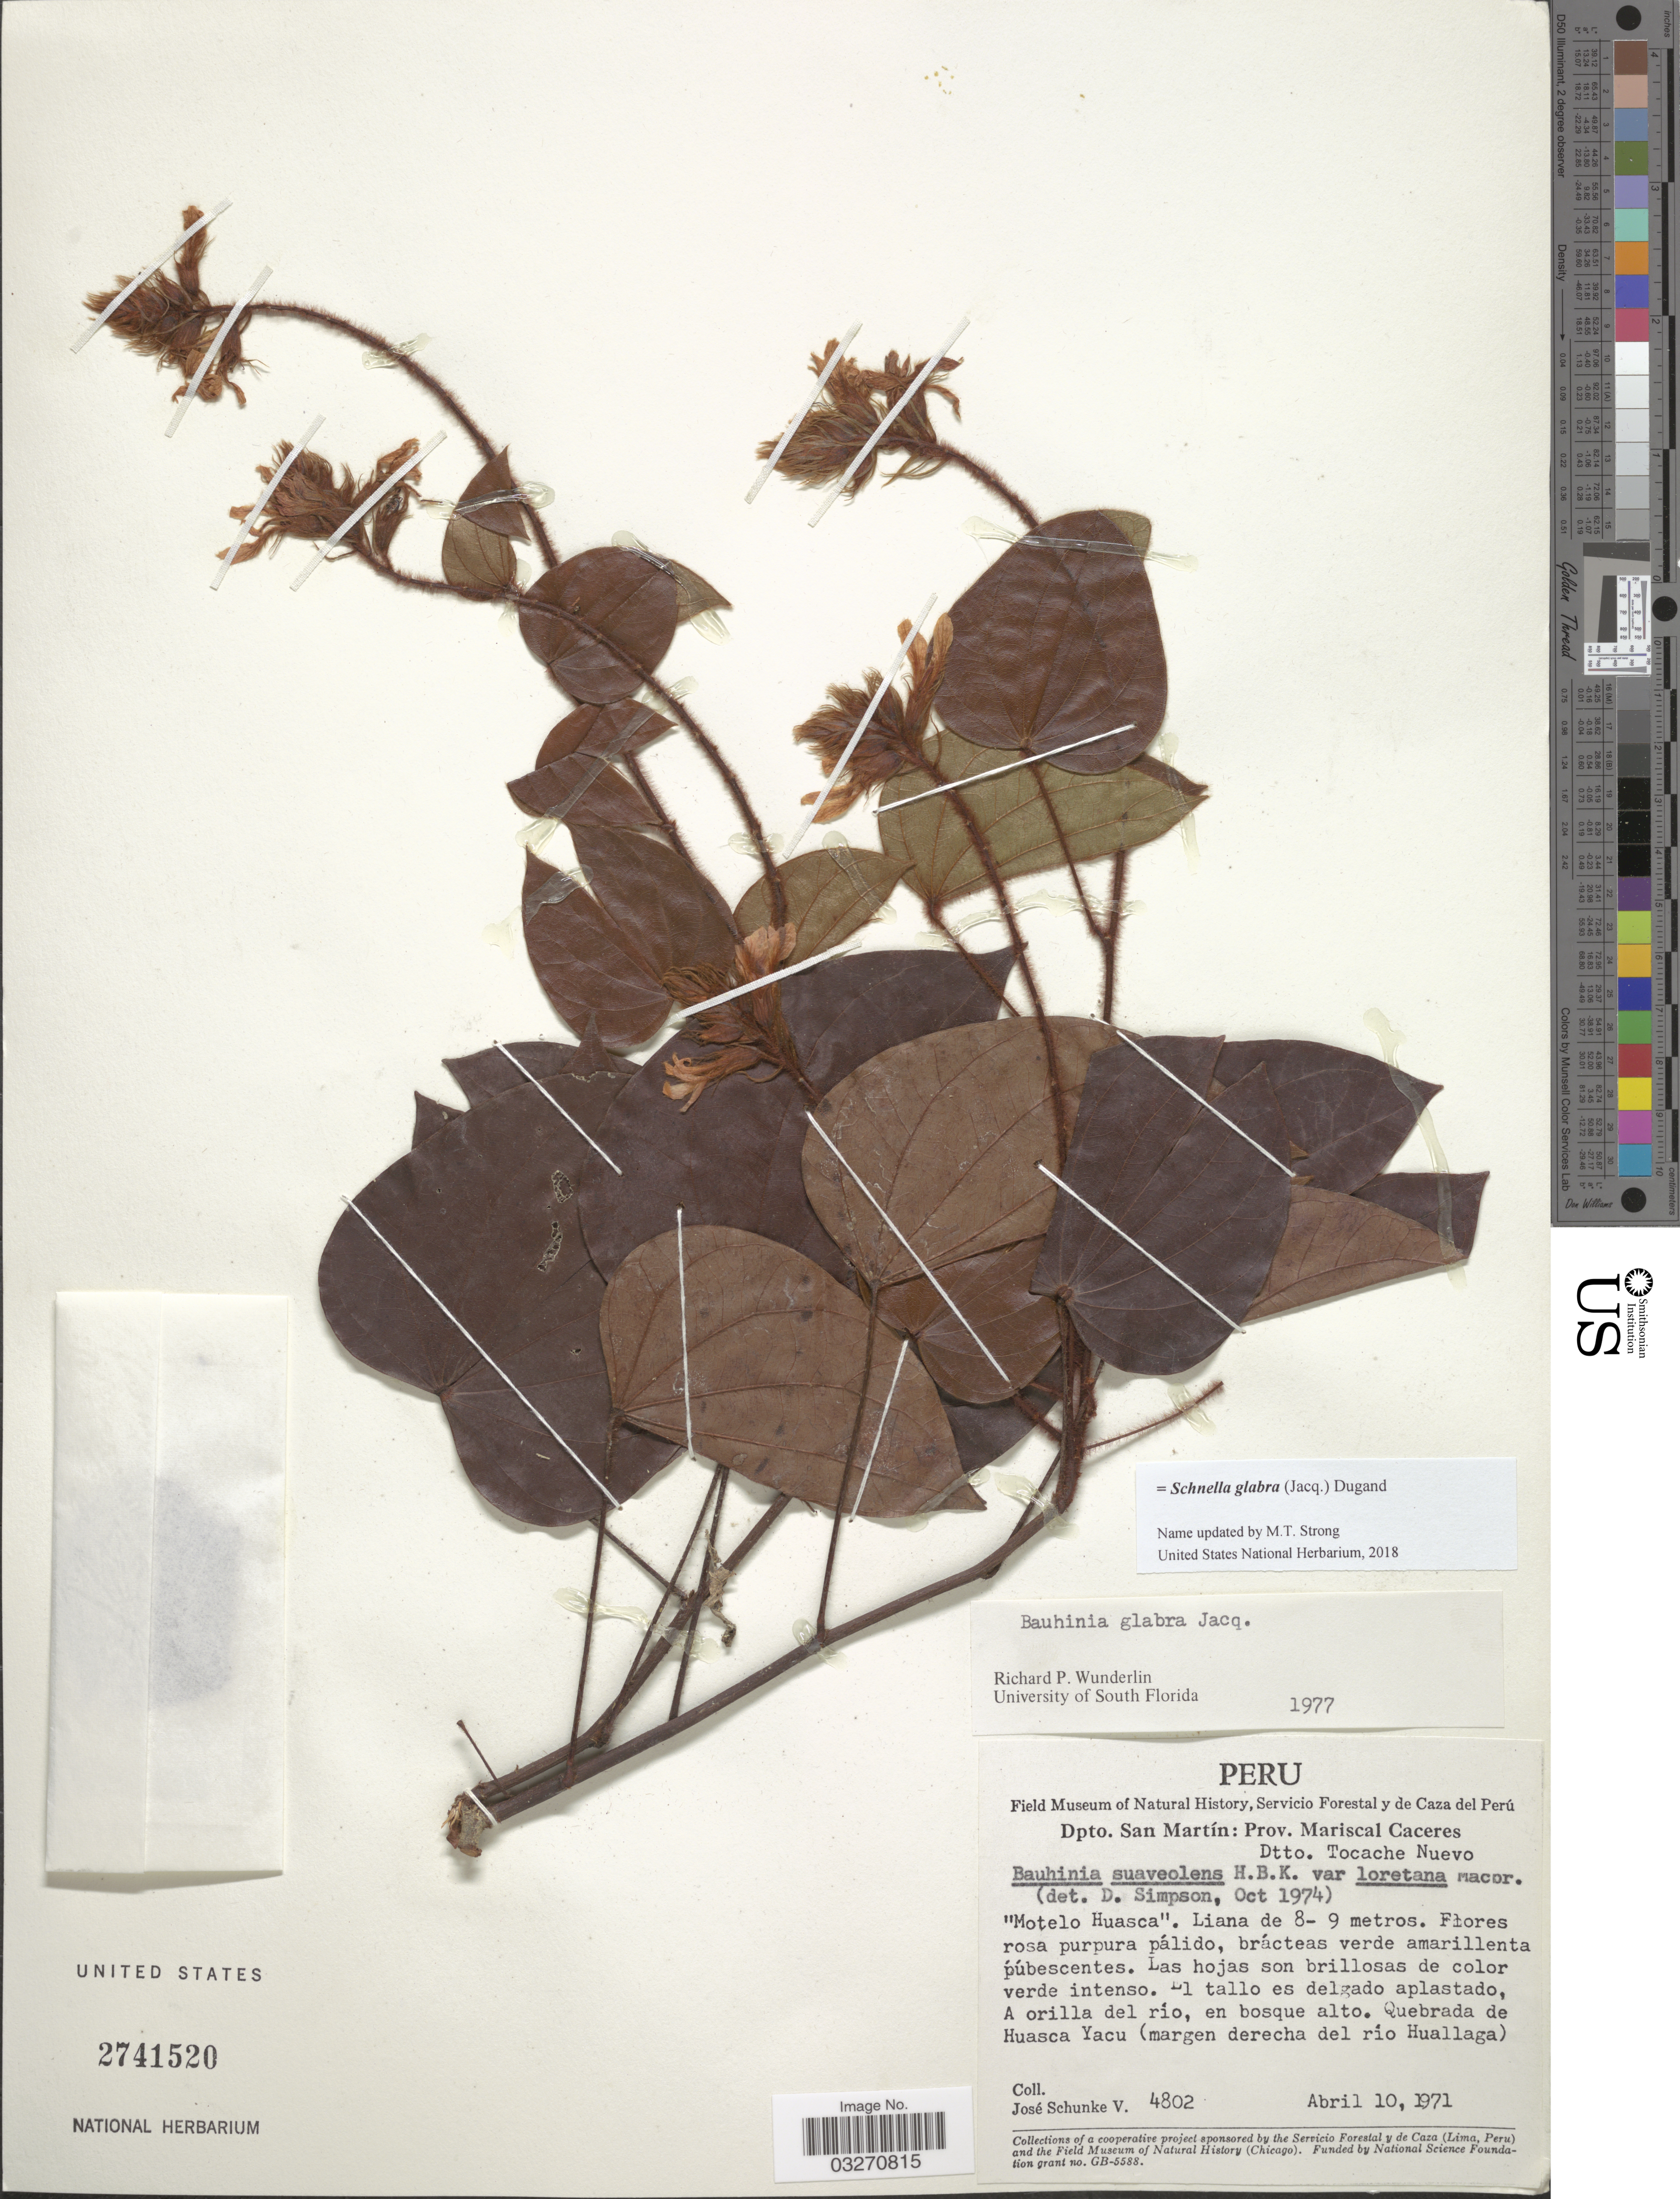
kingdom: Plantae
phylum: Tracheophyta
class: Magnoliopsida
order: Fabales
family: Fabaceae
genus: Schnella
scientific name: Schnella glabra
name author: (Jacq.) Dugand G.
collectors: J. Schunke Vigo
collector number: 4802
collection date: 1971-04-10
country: Peru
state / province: San Martín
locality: Dpto. San Martín: Prov. Mariscal Caceres. Dtto. Tocache Nuevo. Quebrada de Huasca Yacu (margen derecha del río Huallaga).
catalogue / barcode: US 2741520